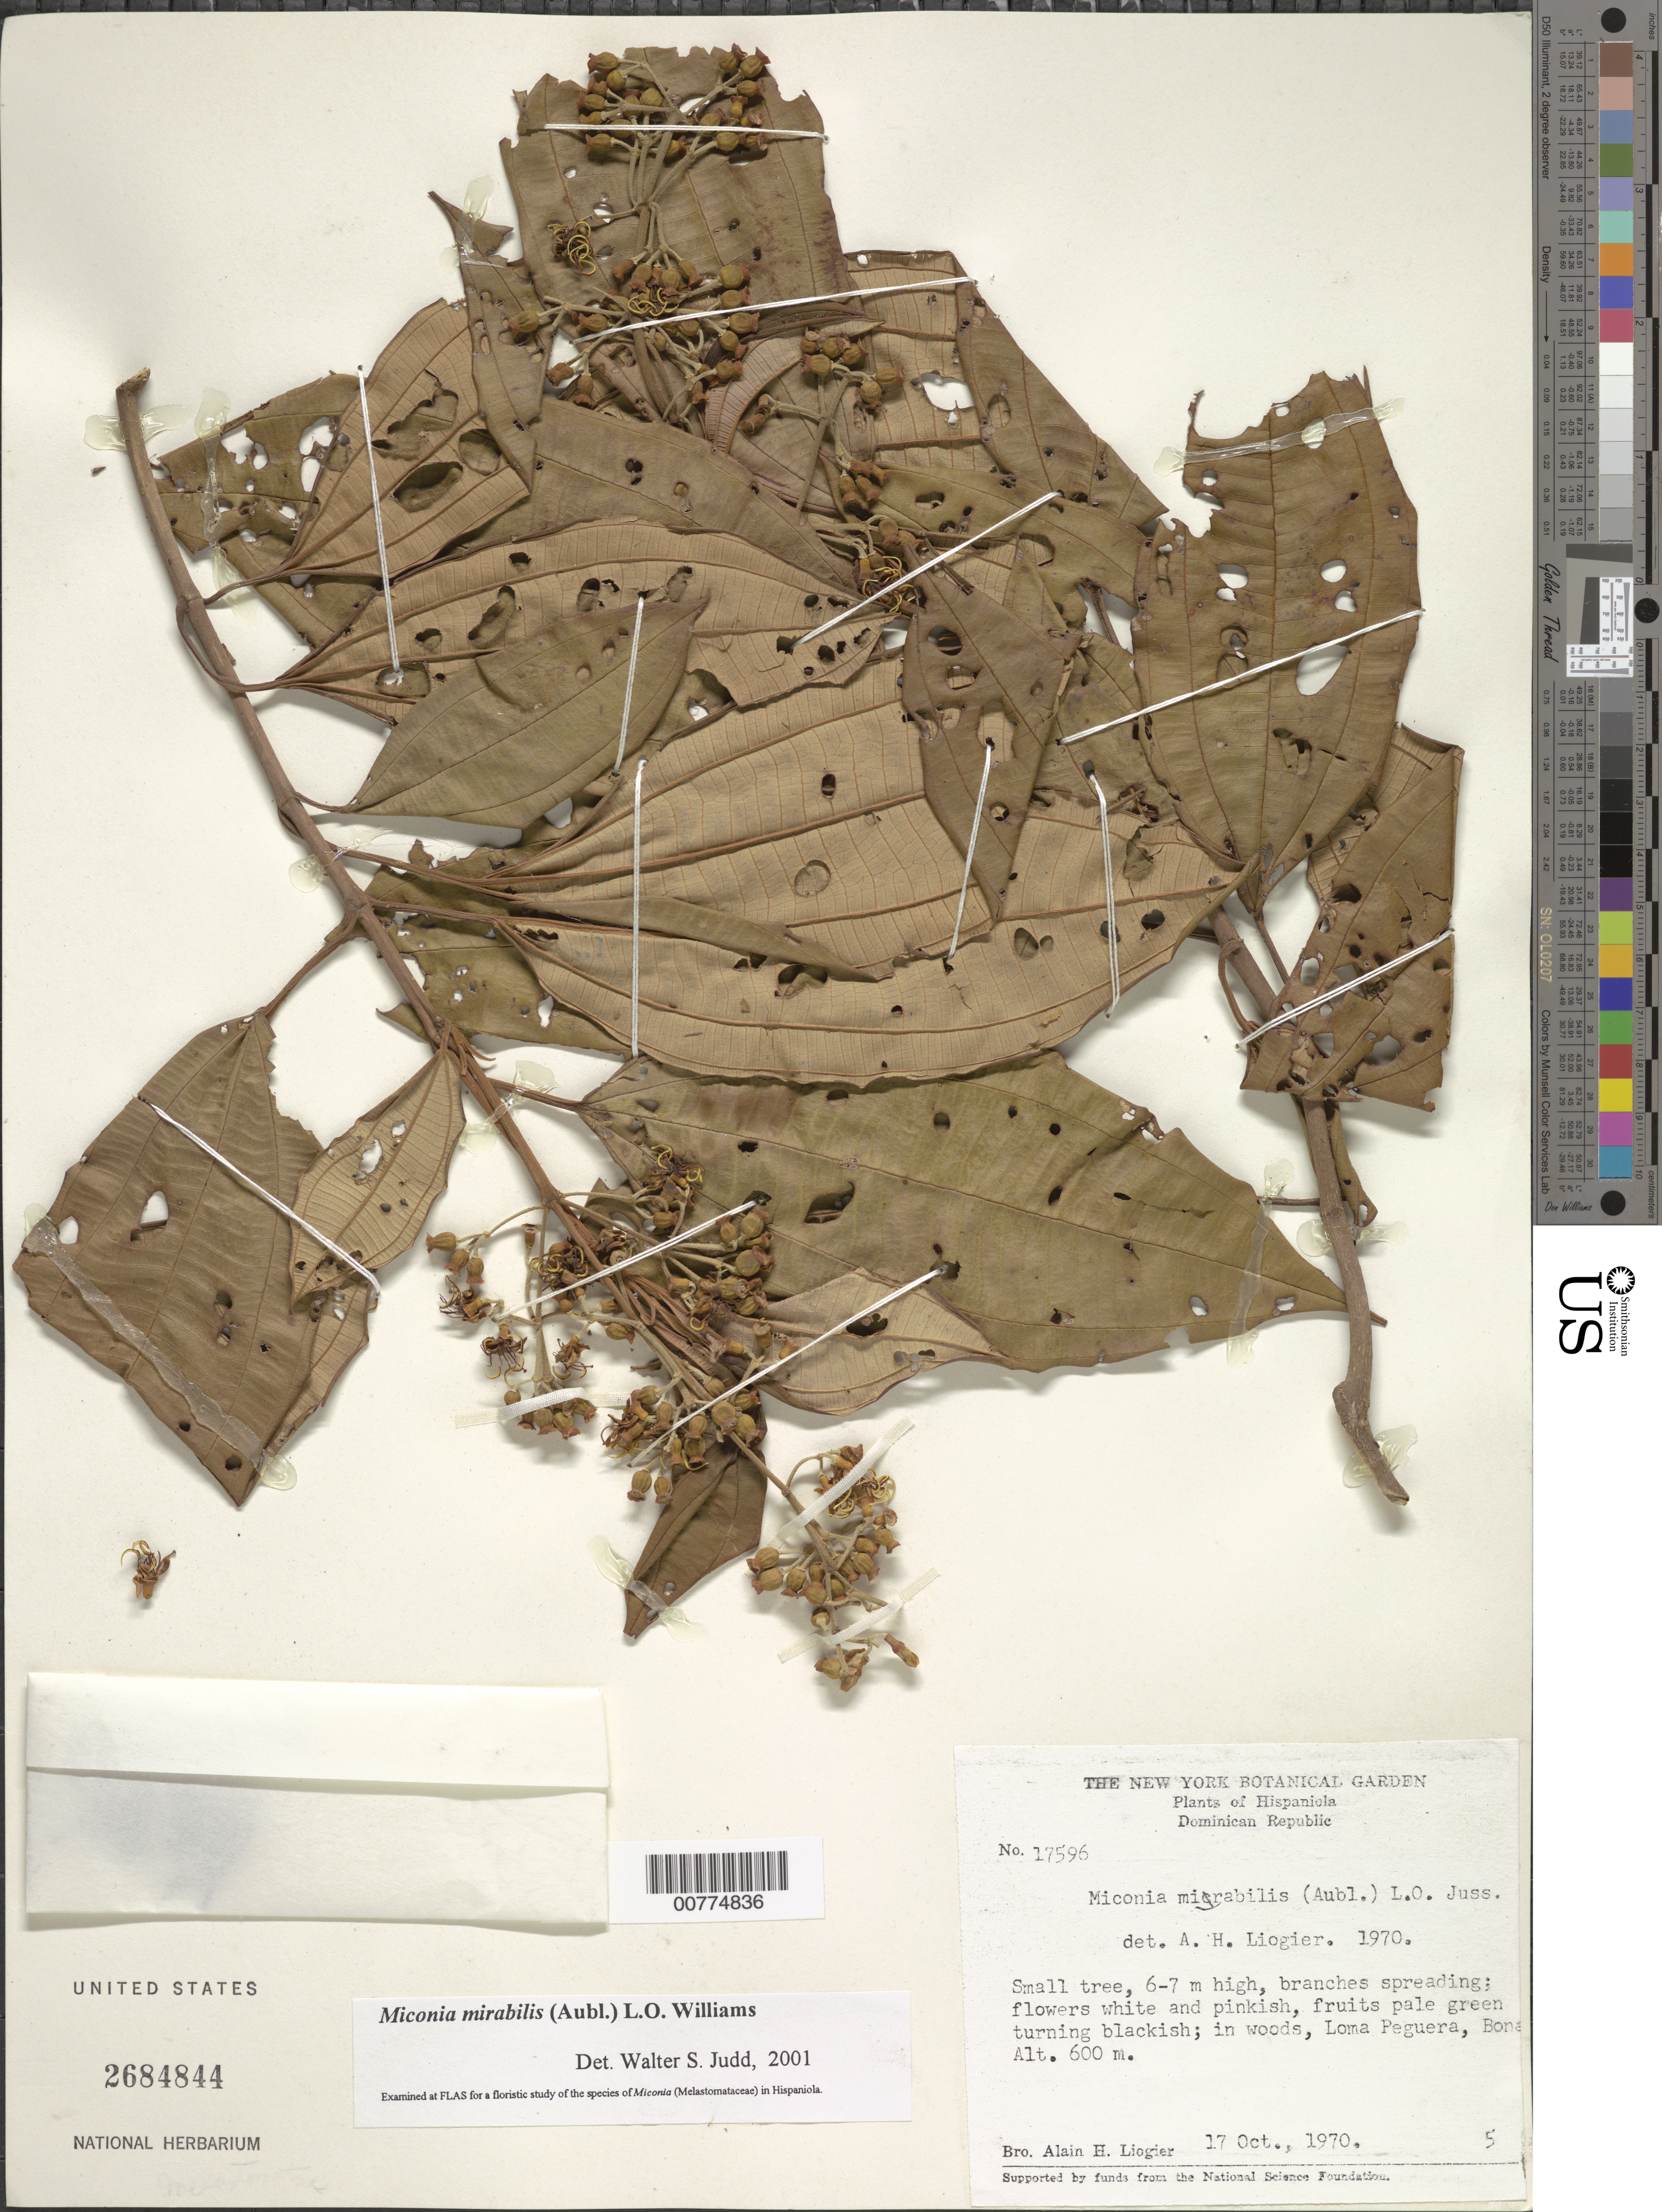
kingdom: Plantae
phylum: Tracheophyta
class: Magnoliopsida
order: Myrtales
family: Melastomataceae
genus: Miconia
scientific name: Miconia mirabilis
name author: (Aubl.) L.O. Williams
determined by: Judd, Walter S.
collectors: A. H. Liogier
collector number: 17596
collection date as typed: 17 Oct 1970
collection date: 1970-10-17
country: Dominican Republic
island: Hispaniola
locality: Bonao, Loma Peguera.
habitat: In woods.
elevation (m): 600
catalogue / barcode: US 2684844